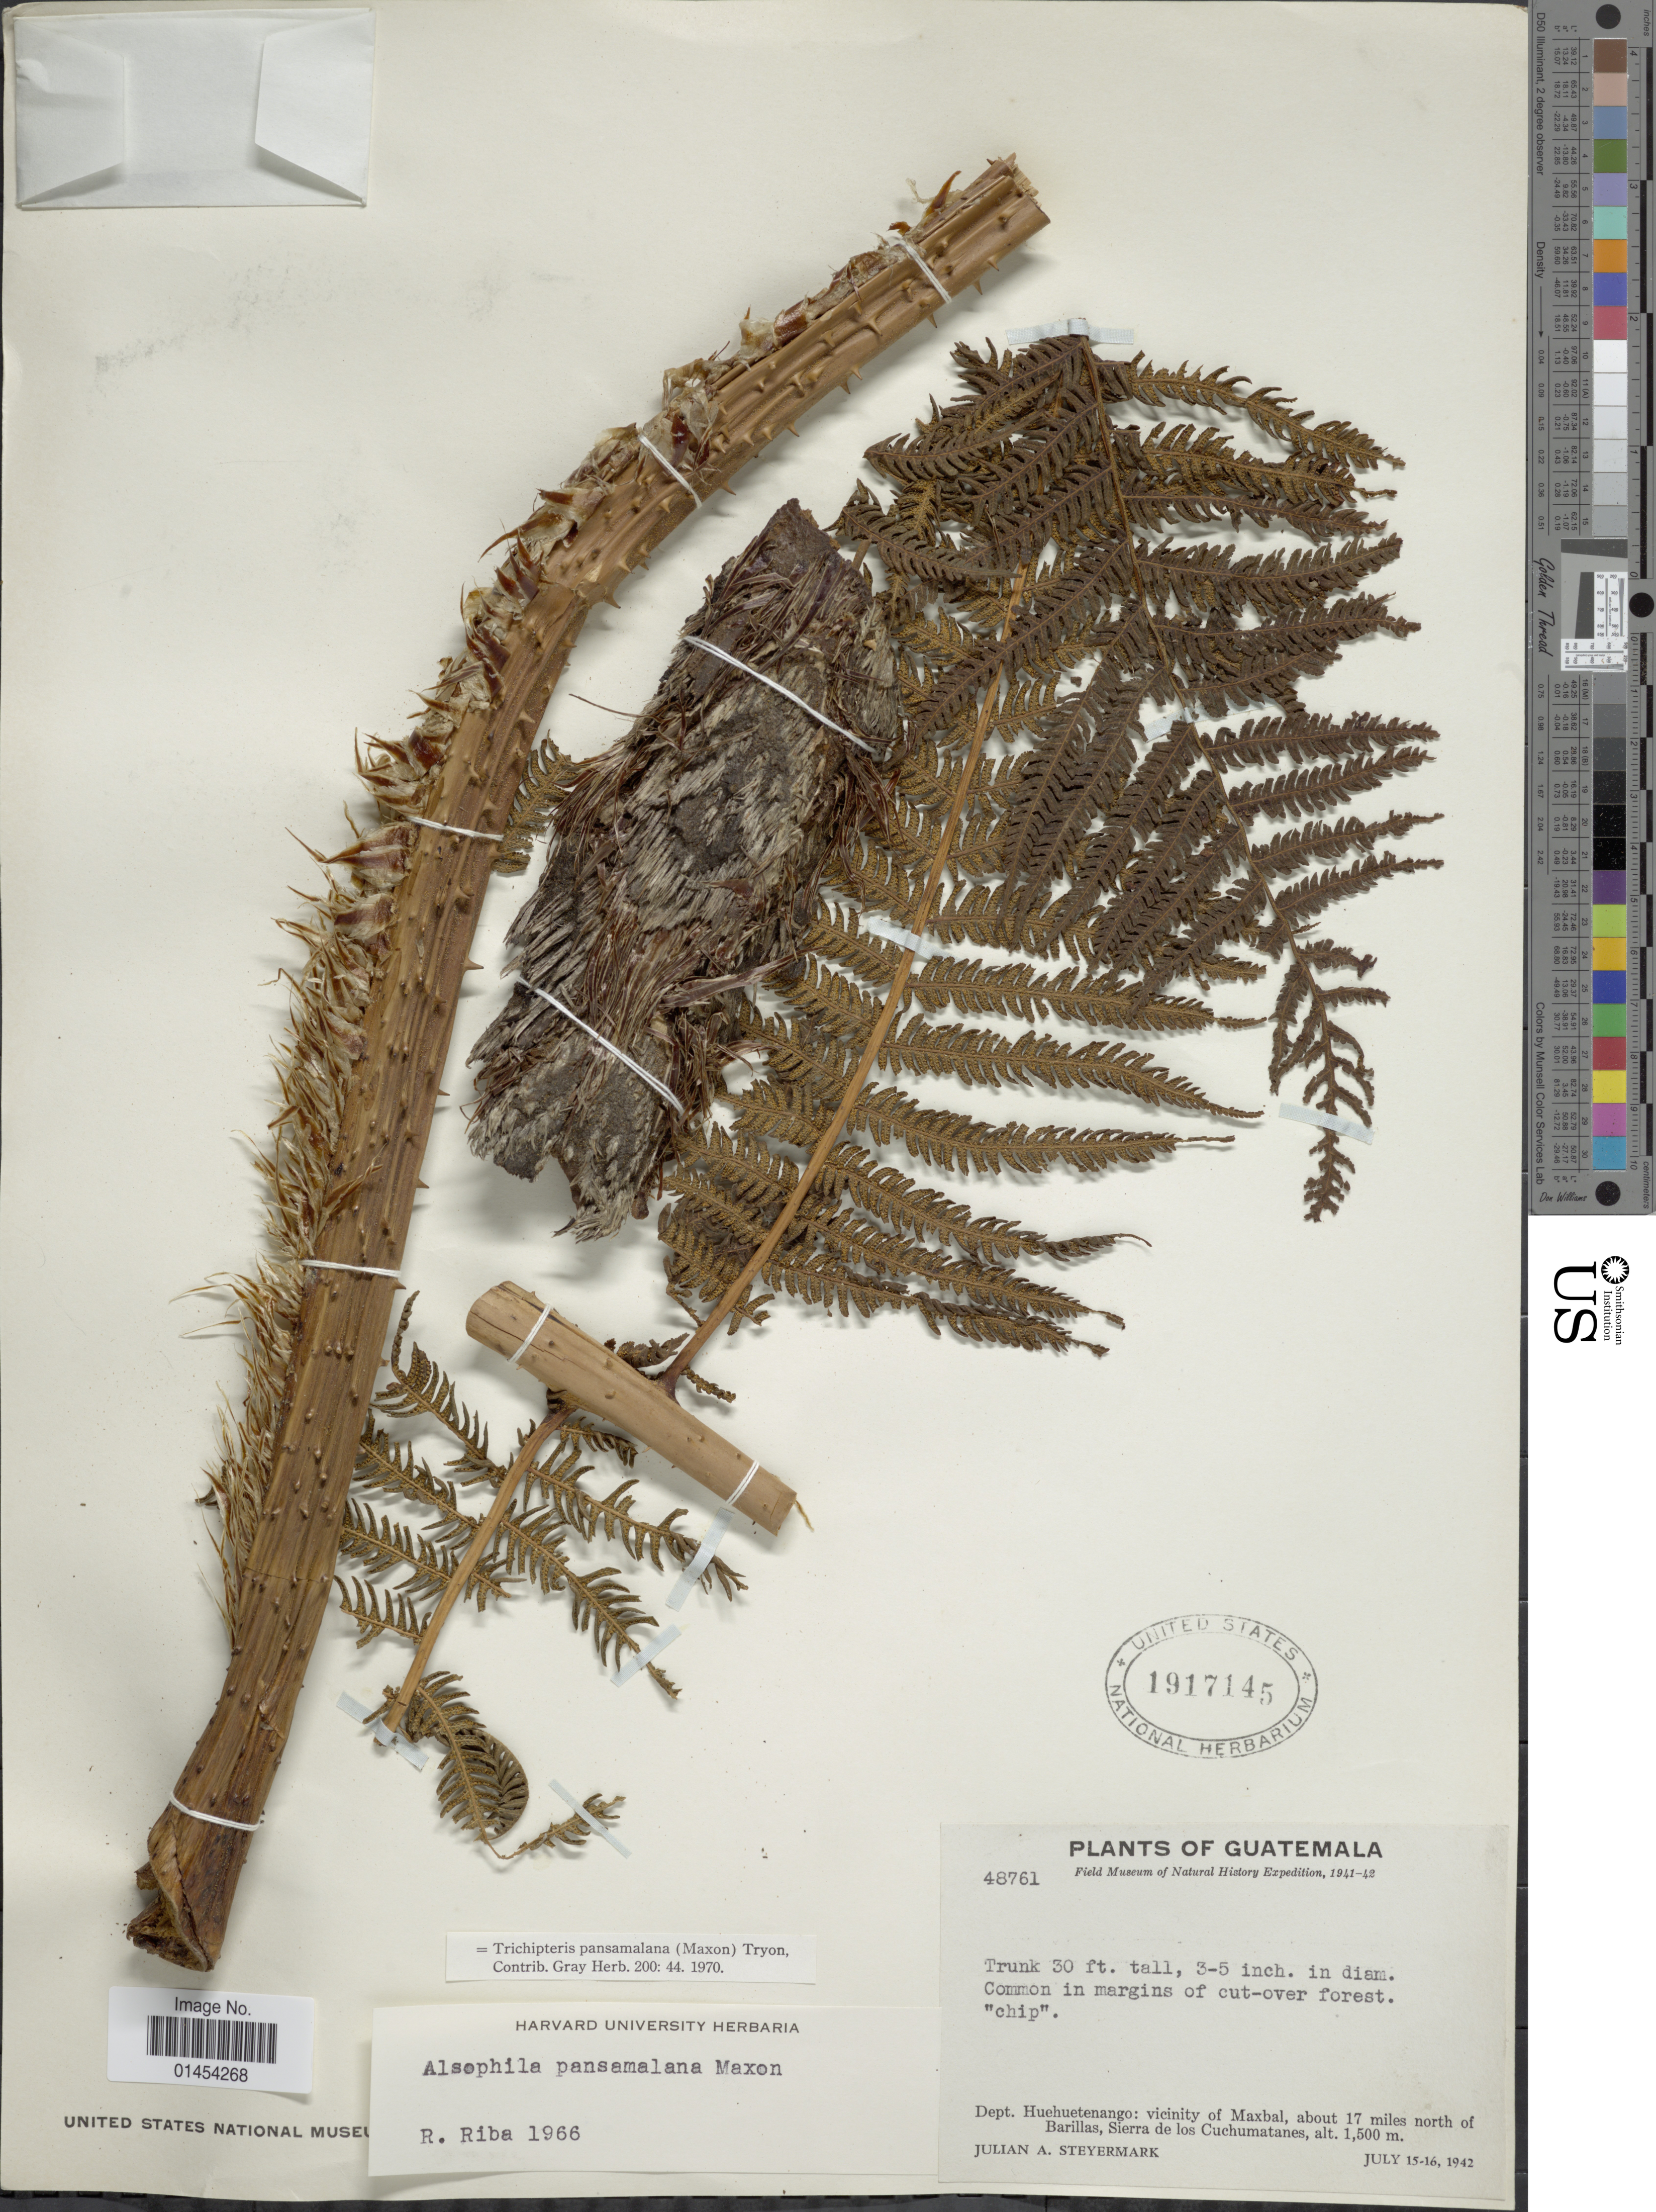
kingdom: Plantae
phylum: Tracheophyta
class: Polypodiopsida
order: Cyatheales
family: Cyatheaceae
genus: Alsophila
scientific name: Alsophila armata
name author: (Sw.) C. Presl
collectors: J. Steyermark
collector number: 48761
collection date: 1942-07-15/1942-07-16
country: Guatemala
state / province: Huehuetenango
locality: Vicinity of Maxbal, about 17 miles north of Barillas, Sierra de loa Cuchumatanes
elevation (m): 1500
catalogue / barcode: US 1917145